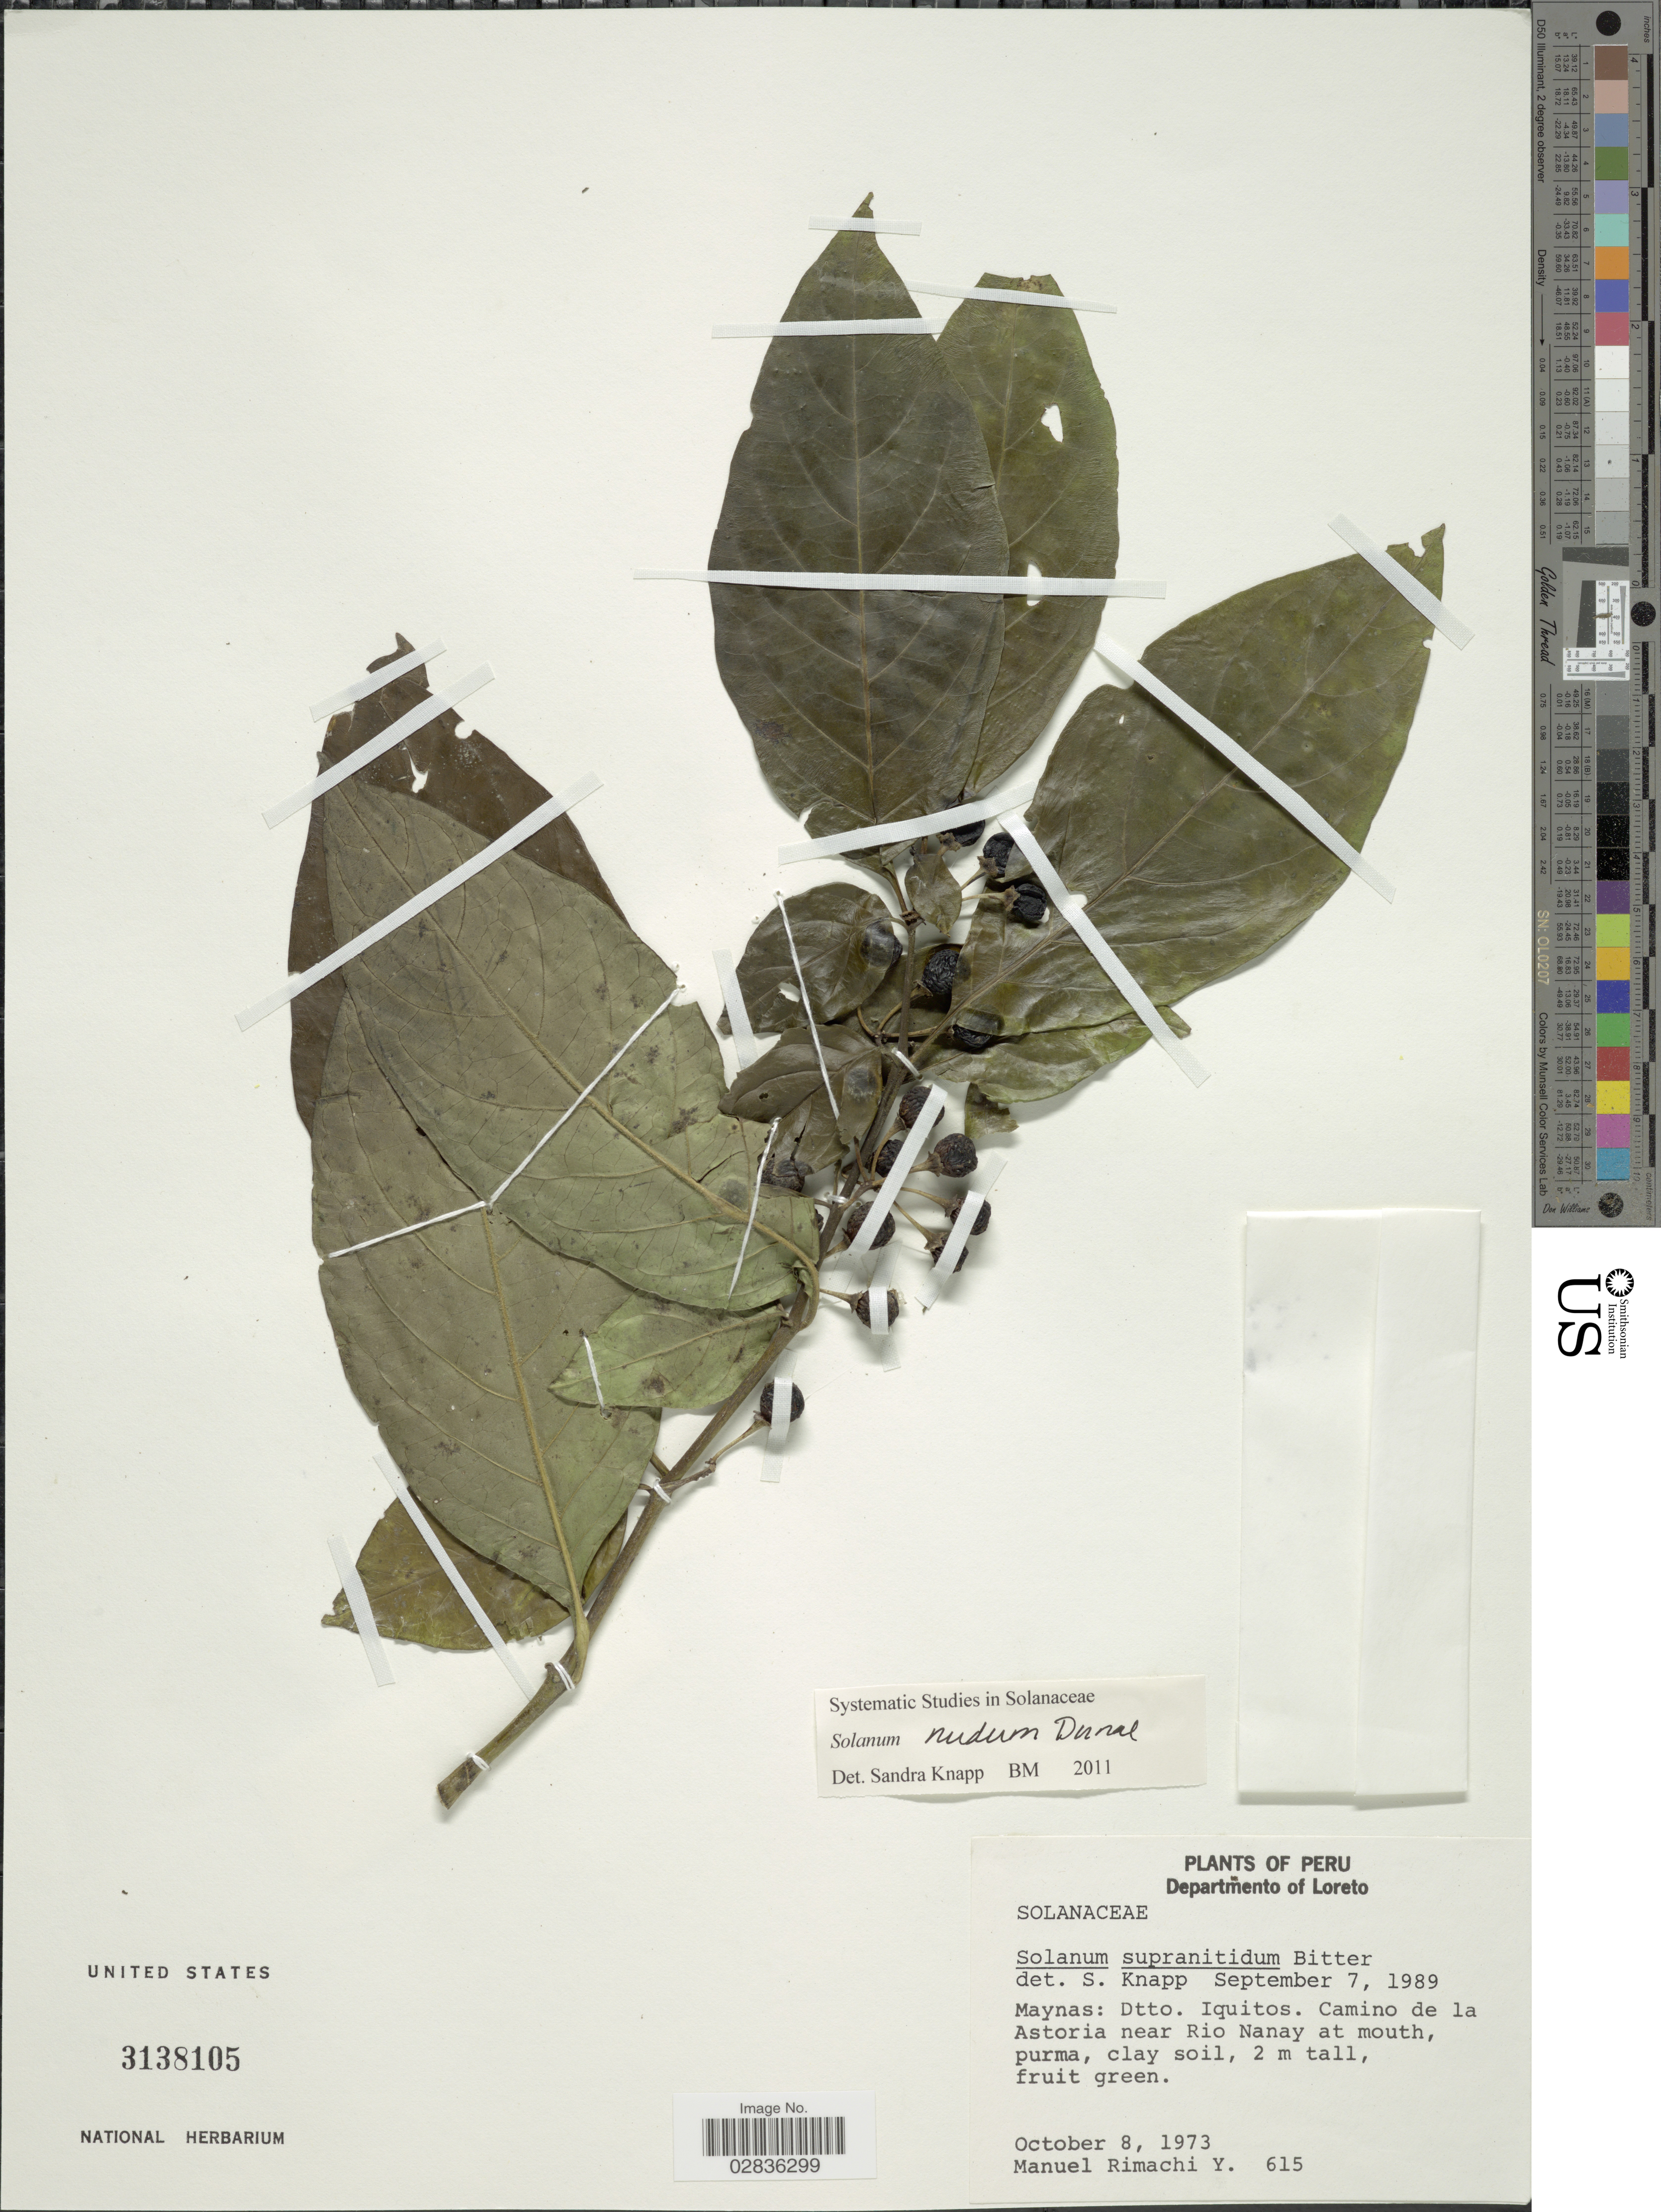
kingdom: Plantae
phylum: Tracheophyta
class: Magnoliopsida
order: Solanales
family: Solanaceae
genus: Solanum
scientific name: Solanum nudum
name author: Dunal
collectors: M. Rimachi Y.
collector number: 615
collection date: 1973-10-08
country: Peru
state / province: Loreto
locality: Department of Loreto. Maynas: Dtto. Iquitos. Camino de la Astoria near Rio Nanay at mouth.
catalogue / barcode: US 3138105